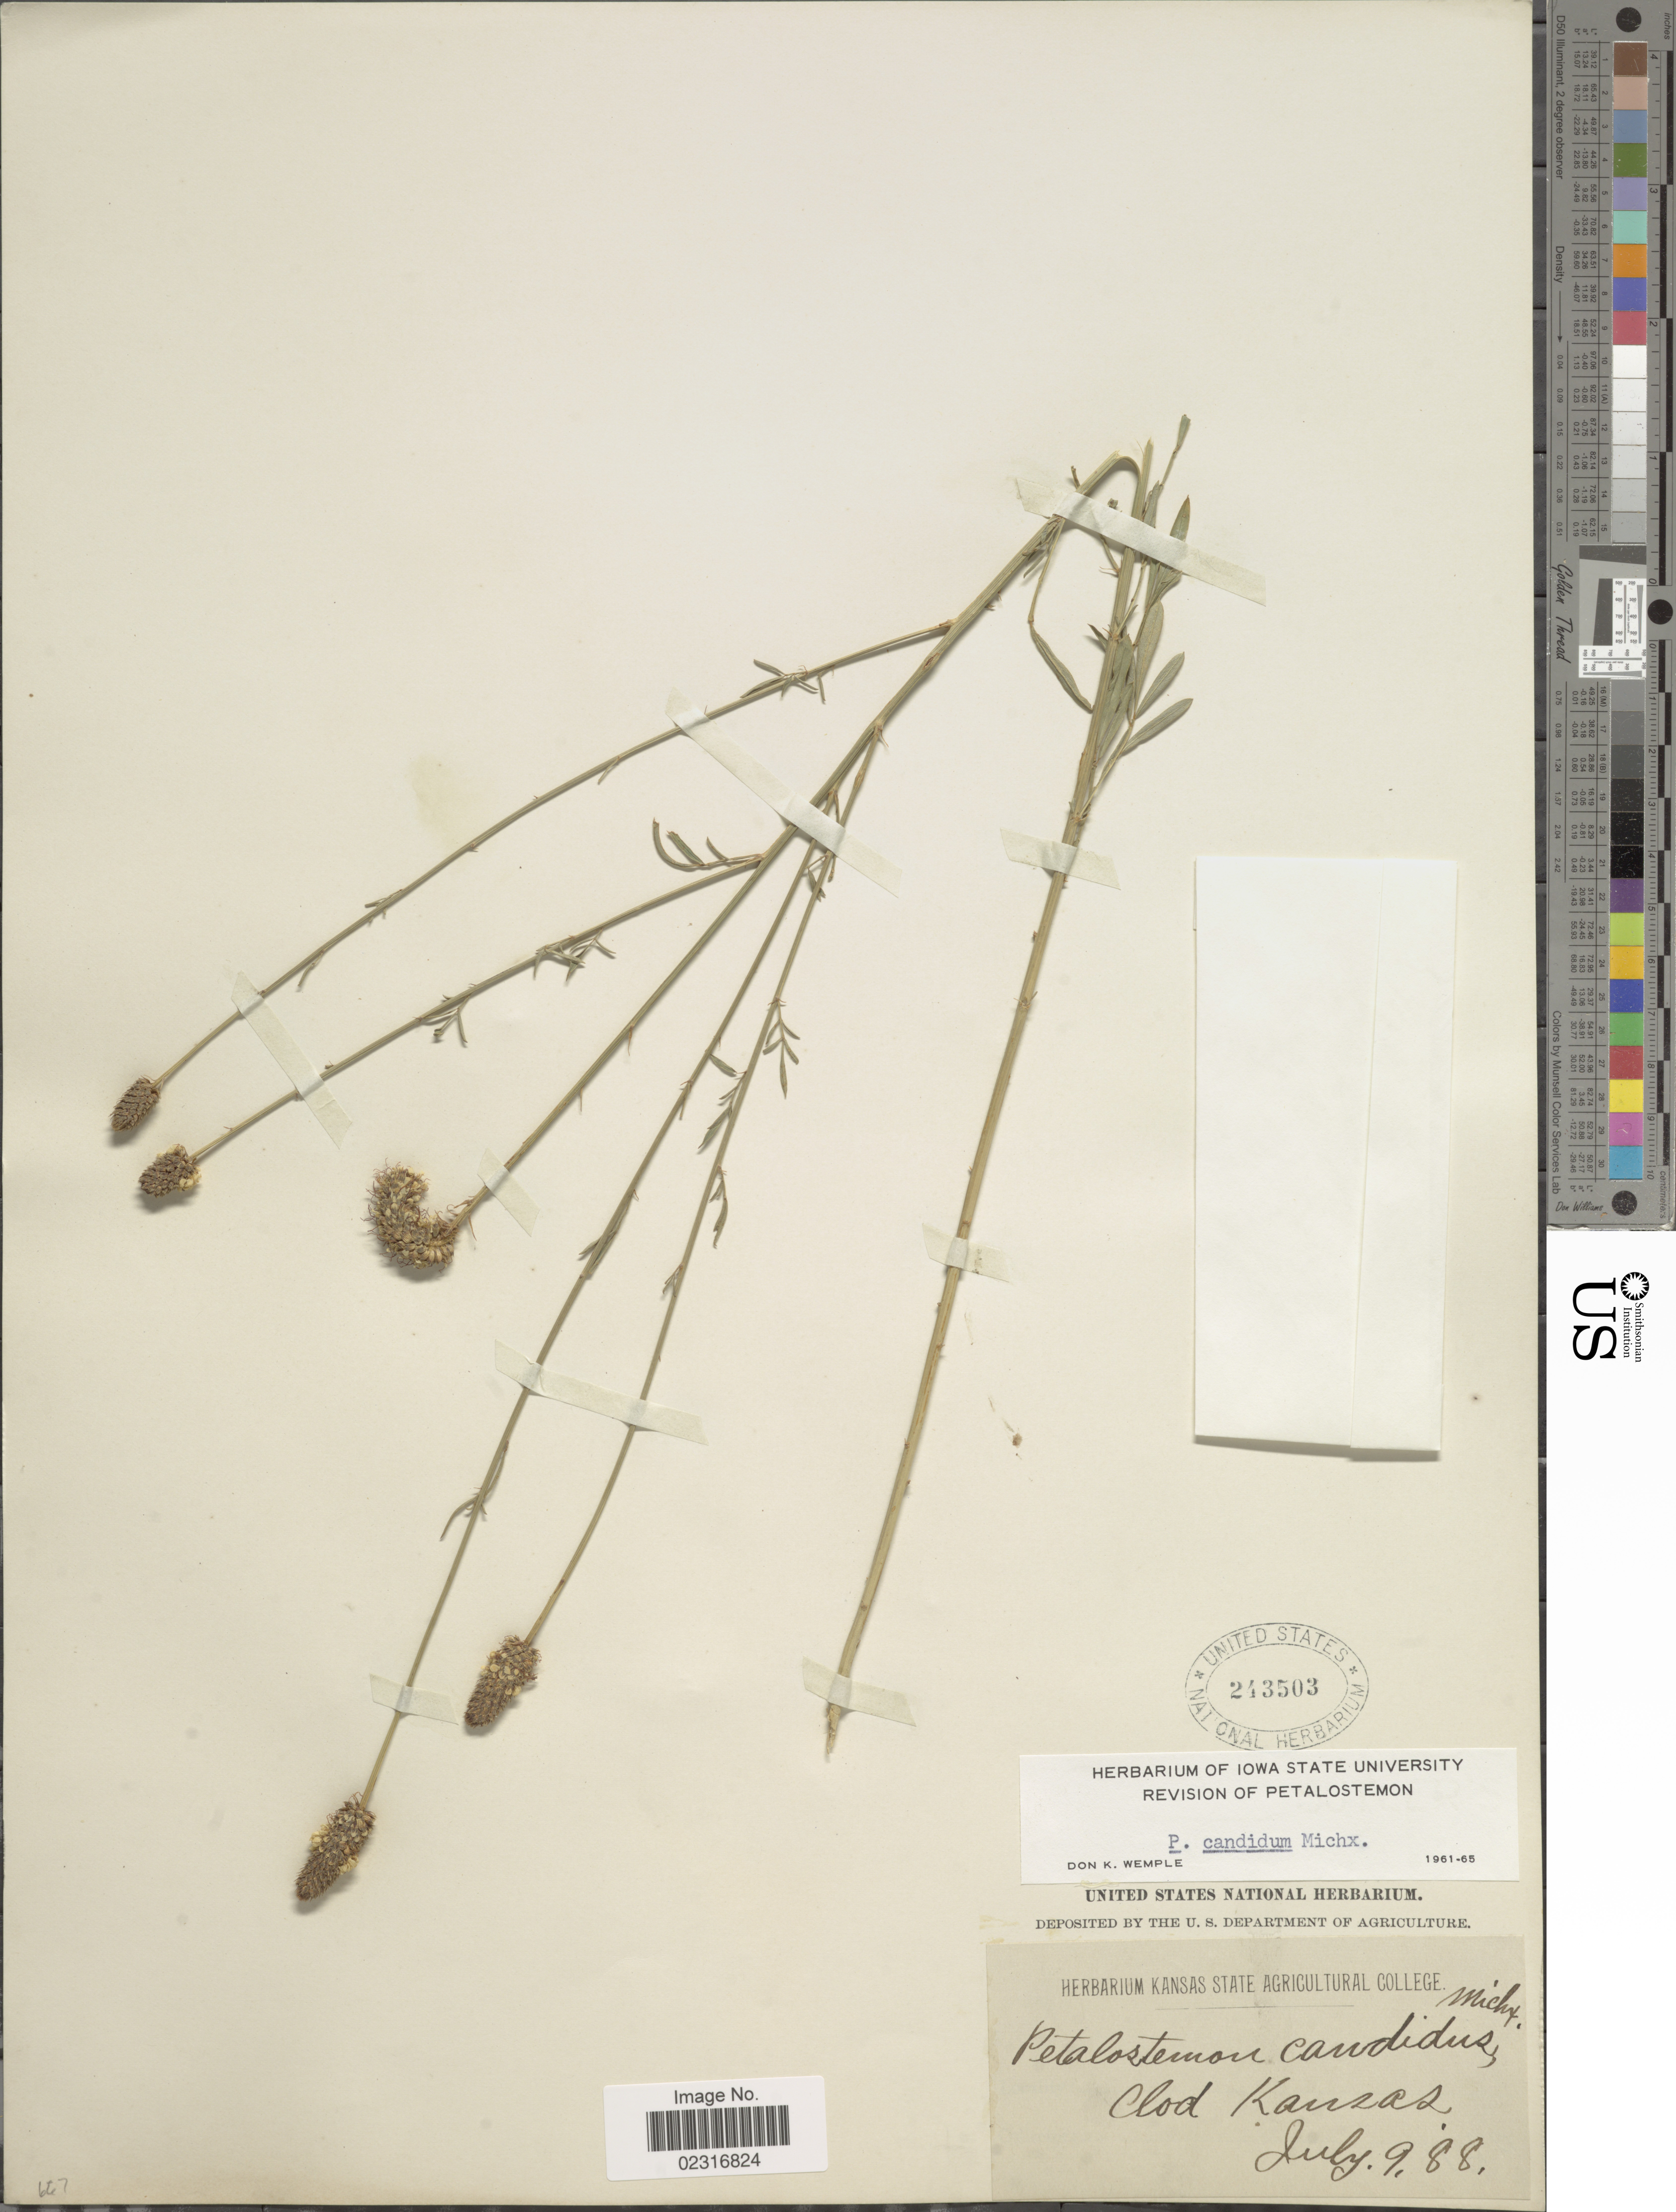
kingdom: Plantae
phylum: Tracheophyta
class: Magnoliopsida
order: Fabales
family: Fabaceae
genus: Dalea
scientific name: Dalea candida var. candida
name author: Michx. ex Willd.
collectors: ex herb. Kansas State Agricultural College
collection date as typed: Transcribed d/m/y: 9/7/88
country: United States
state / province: Kansas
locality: Clod Kansas.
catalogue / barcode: US 243503